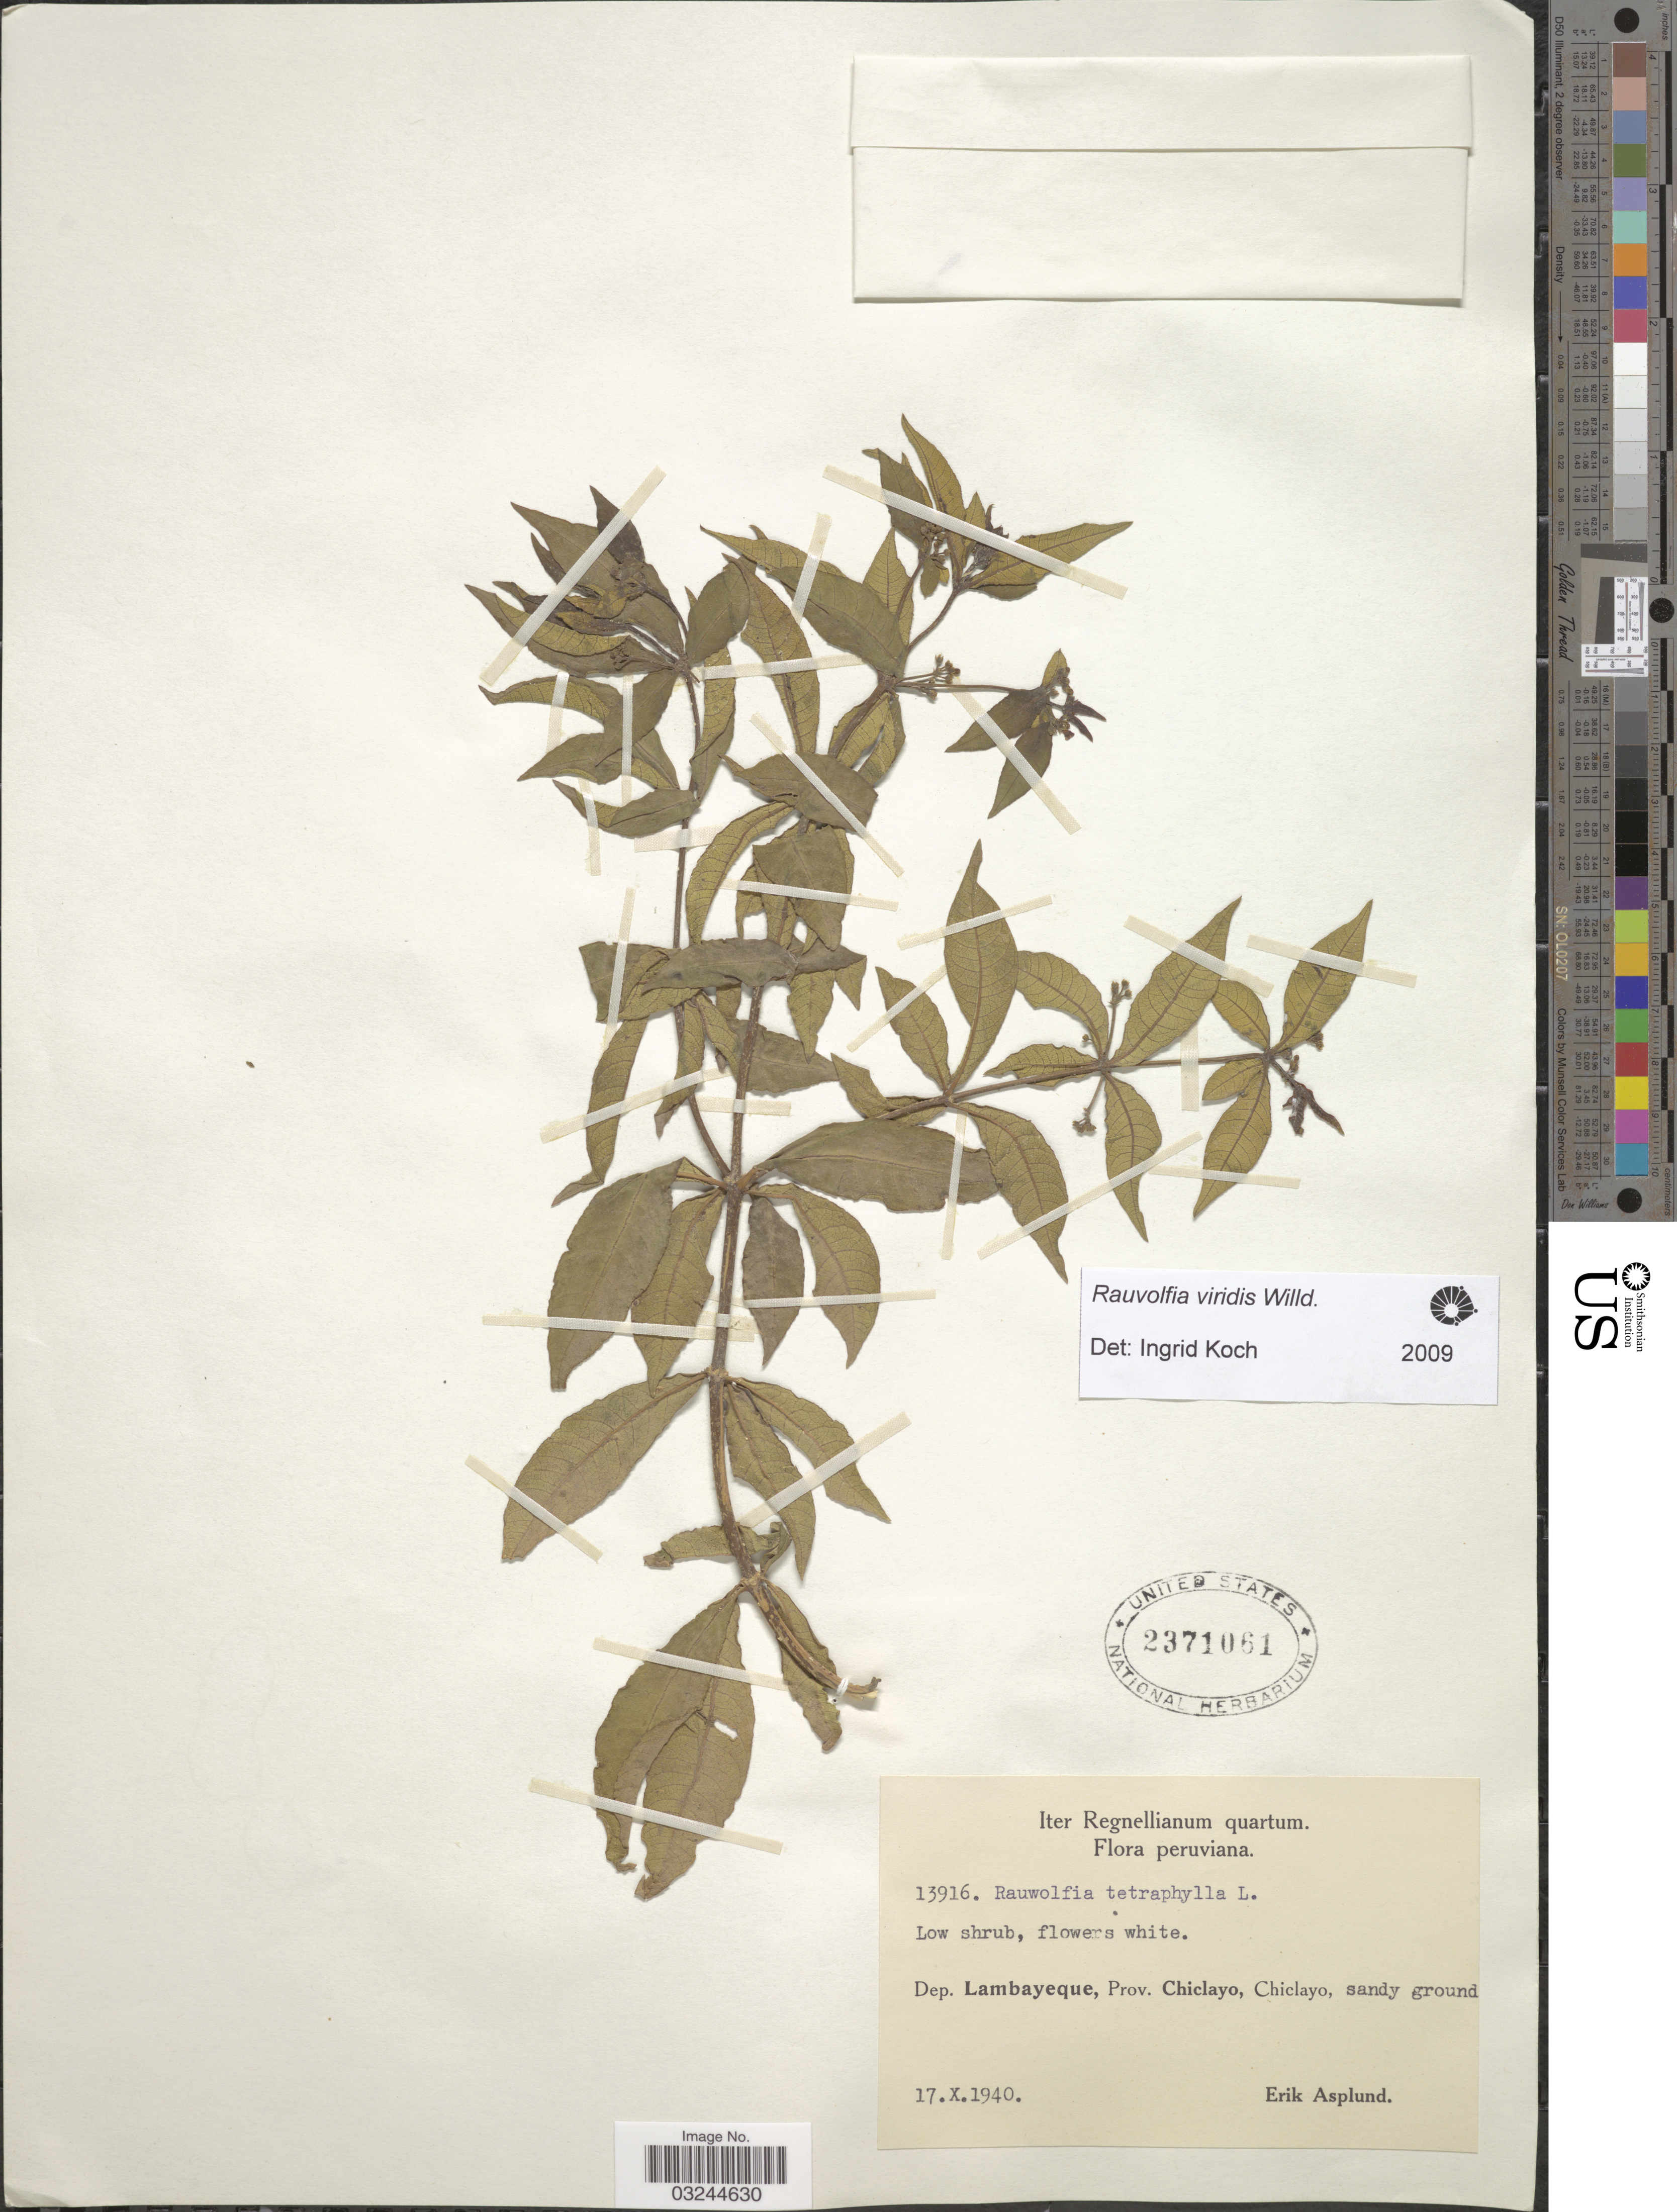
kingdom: Plantae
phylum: Tracheophyta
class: Magnoliopsida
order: Gentianales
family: Apocynaceae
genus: Rauvolfia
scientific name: Rauvolfia viridis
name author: Willd. ex Roem. & Schult.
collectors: E. Asplund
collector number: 13916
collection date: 1940-10-17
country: Peru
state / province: Lambayeque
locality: Dep. Lambayeque, Prov. Chiclayo, Chiclayo.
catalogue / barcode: US 2371061